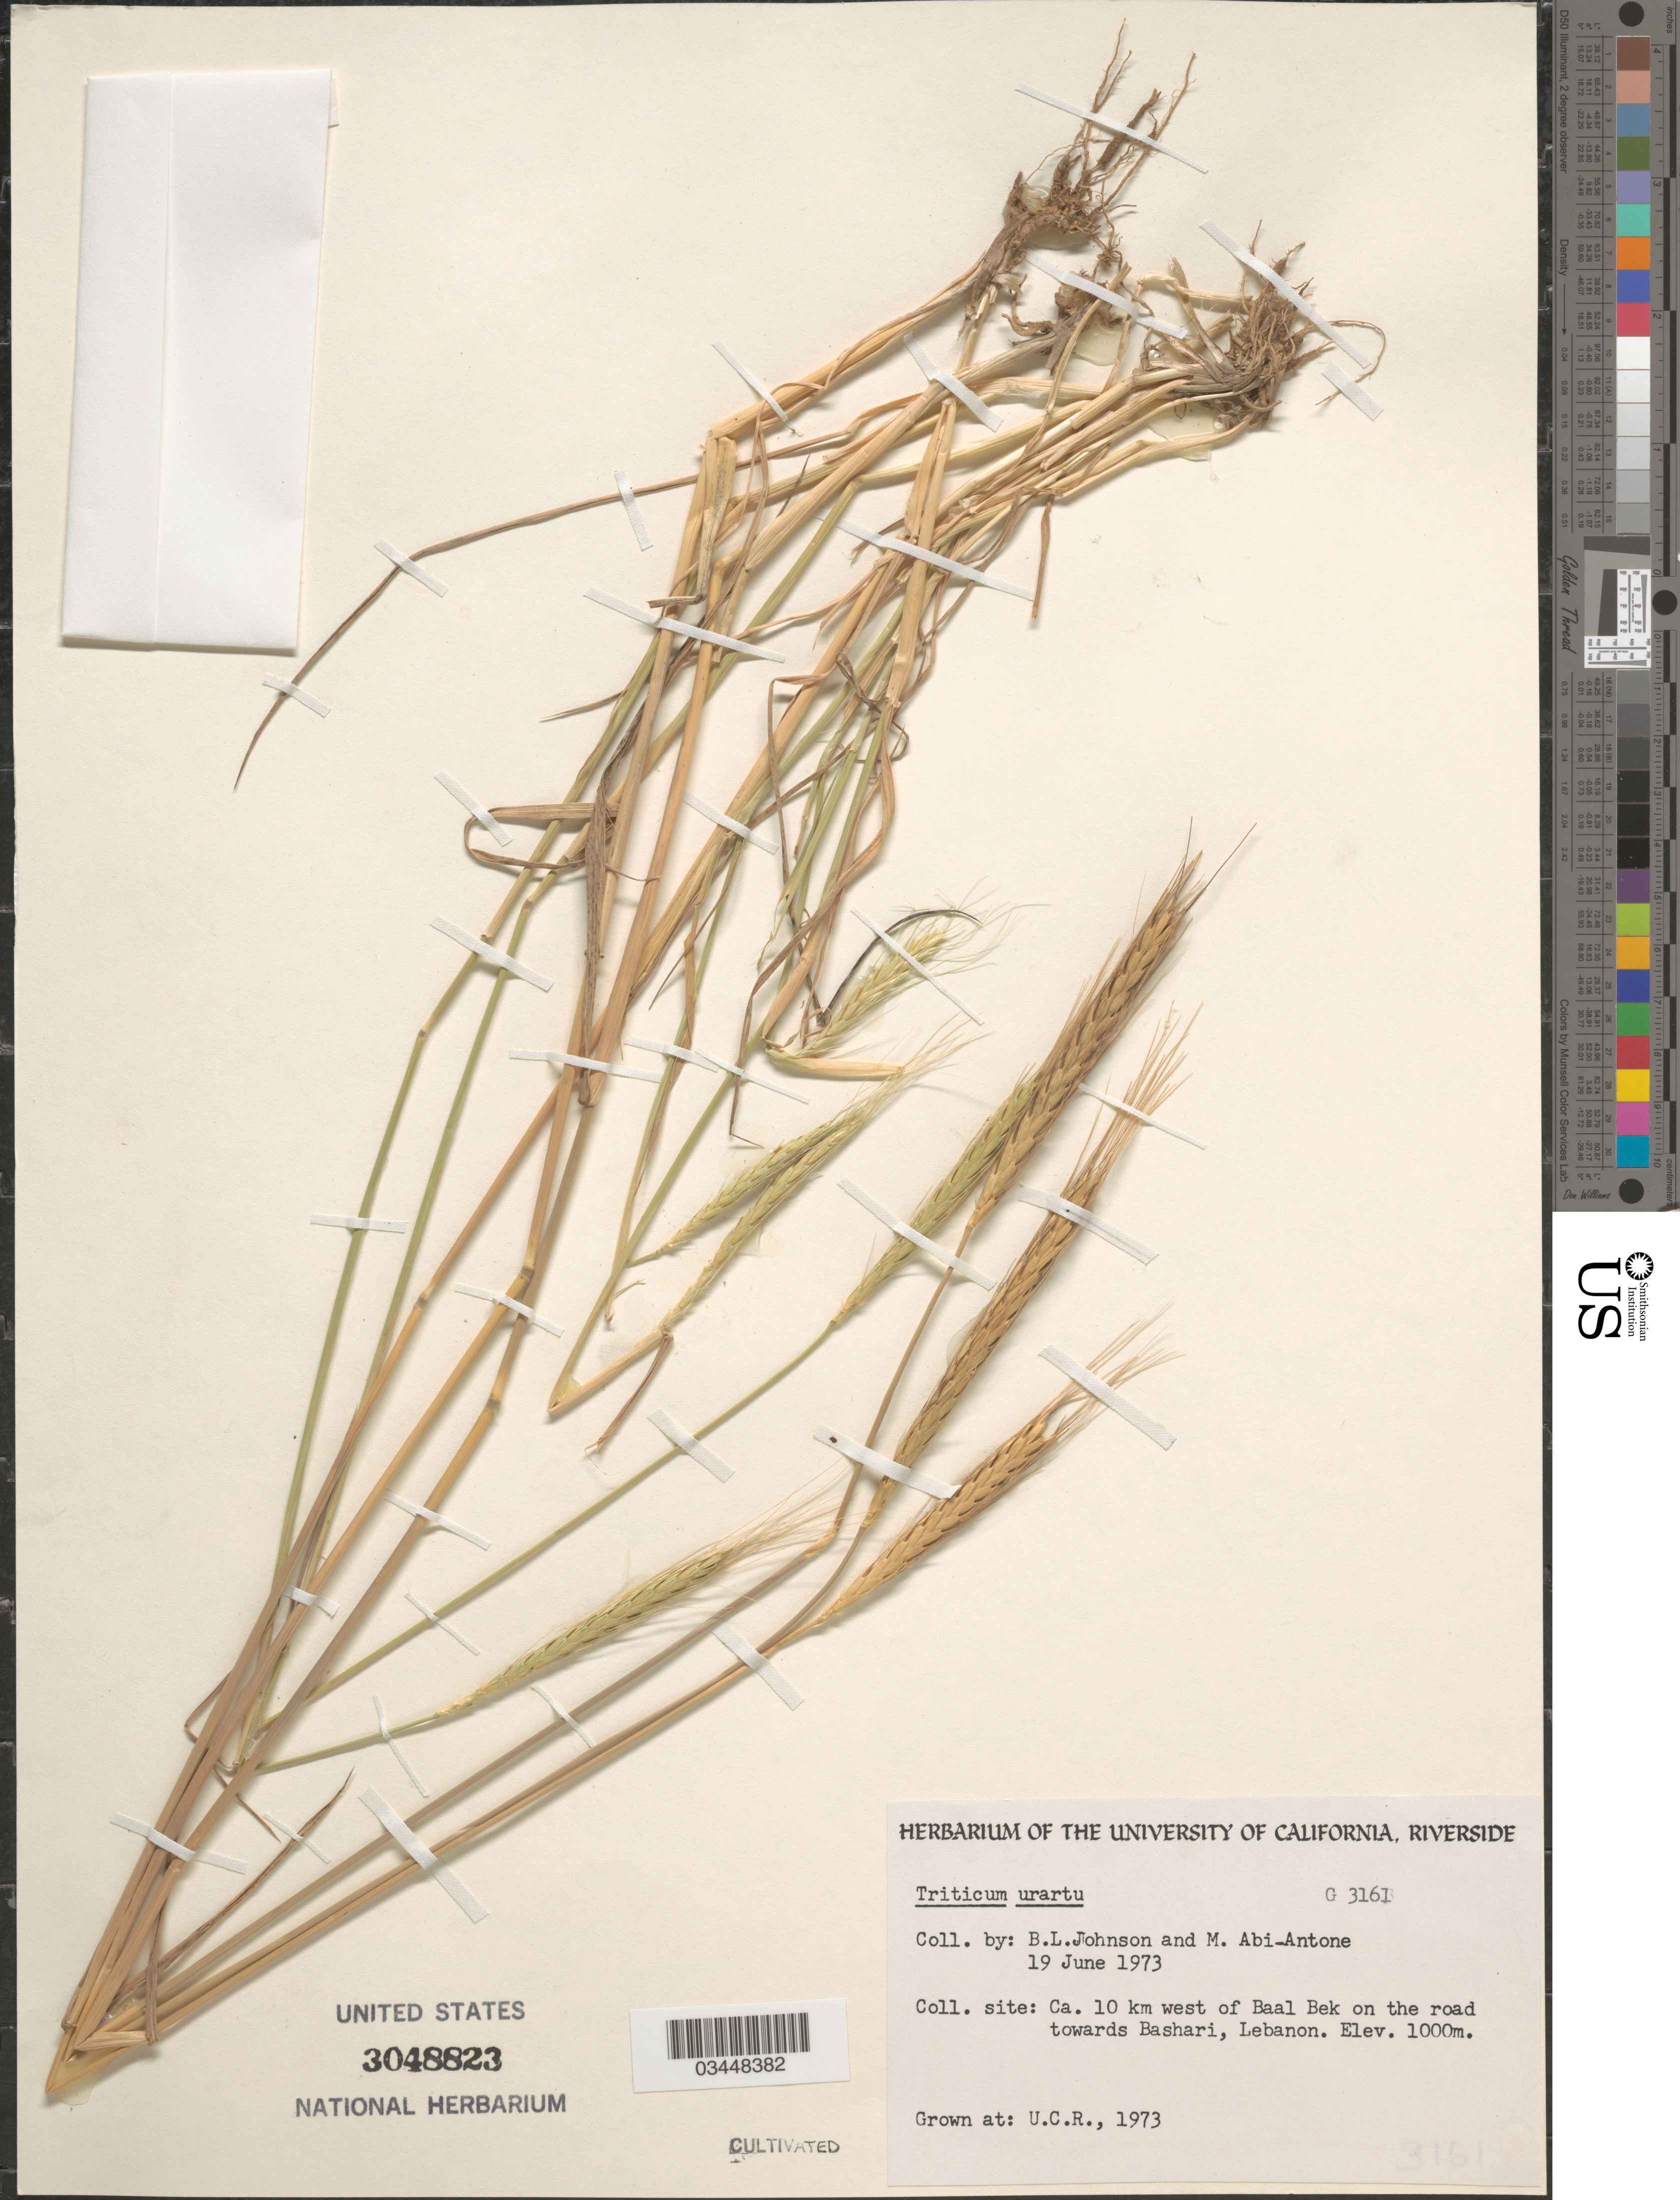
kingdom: Plantae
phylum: Tracheophyta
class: Liliopsida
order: Poales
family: Poaceae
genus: Triticum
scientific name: Triticum urartu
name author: Thumanjan ex Gandilyan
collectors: ex herb. Univ. of California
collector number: G3161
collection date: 1973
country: United States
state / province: California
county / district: Riverside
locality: U.C.R.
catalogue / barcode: US 3048823